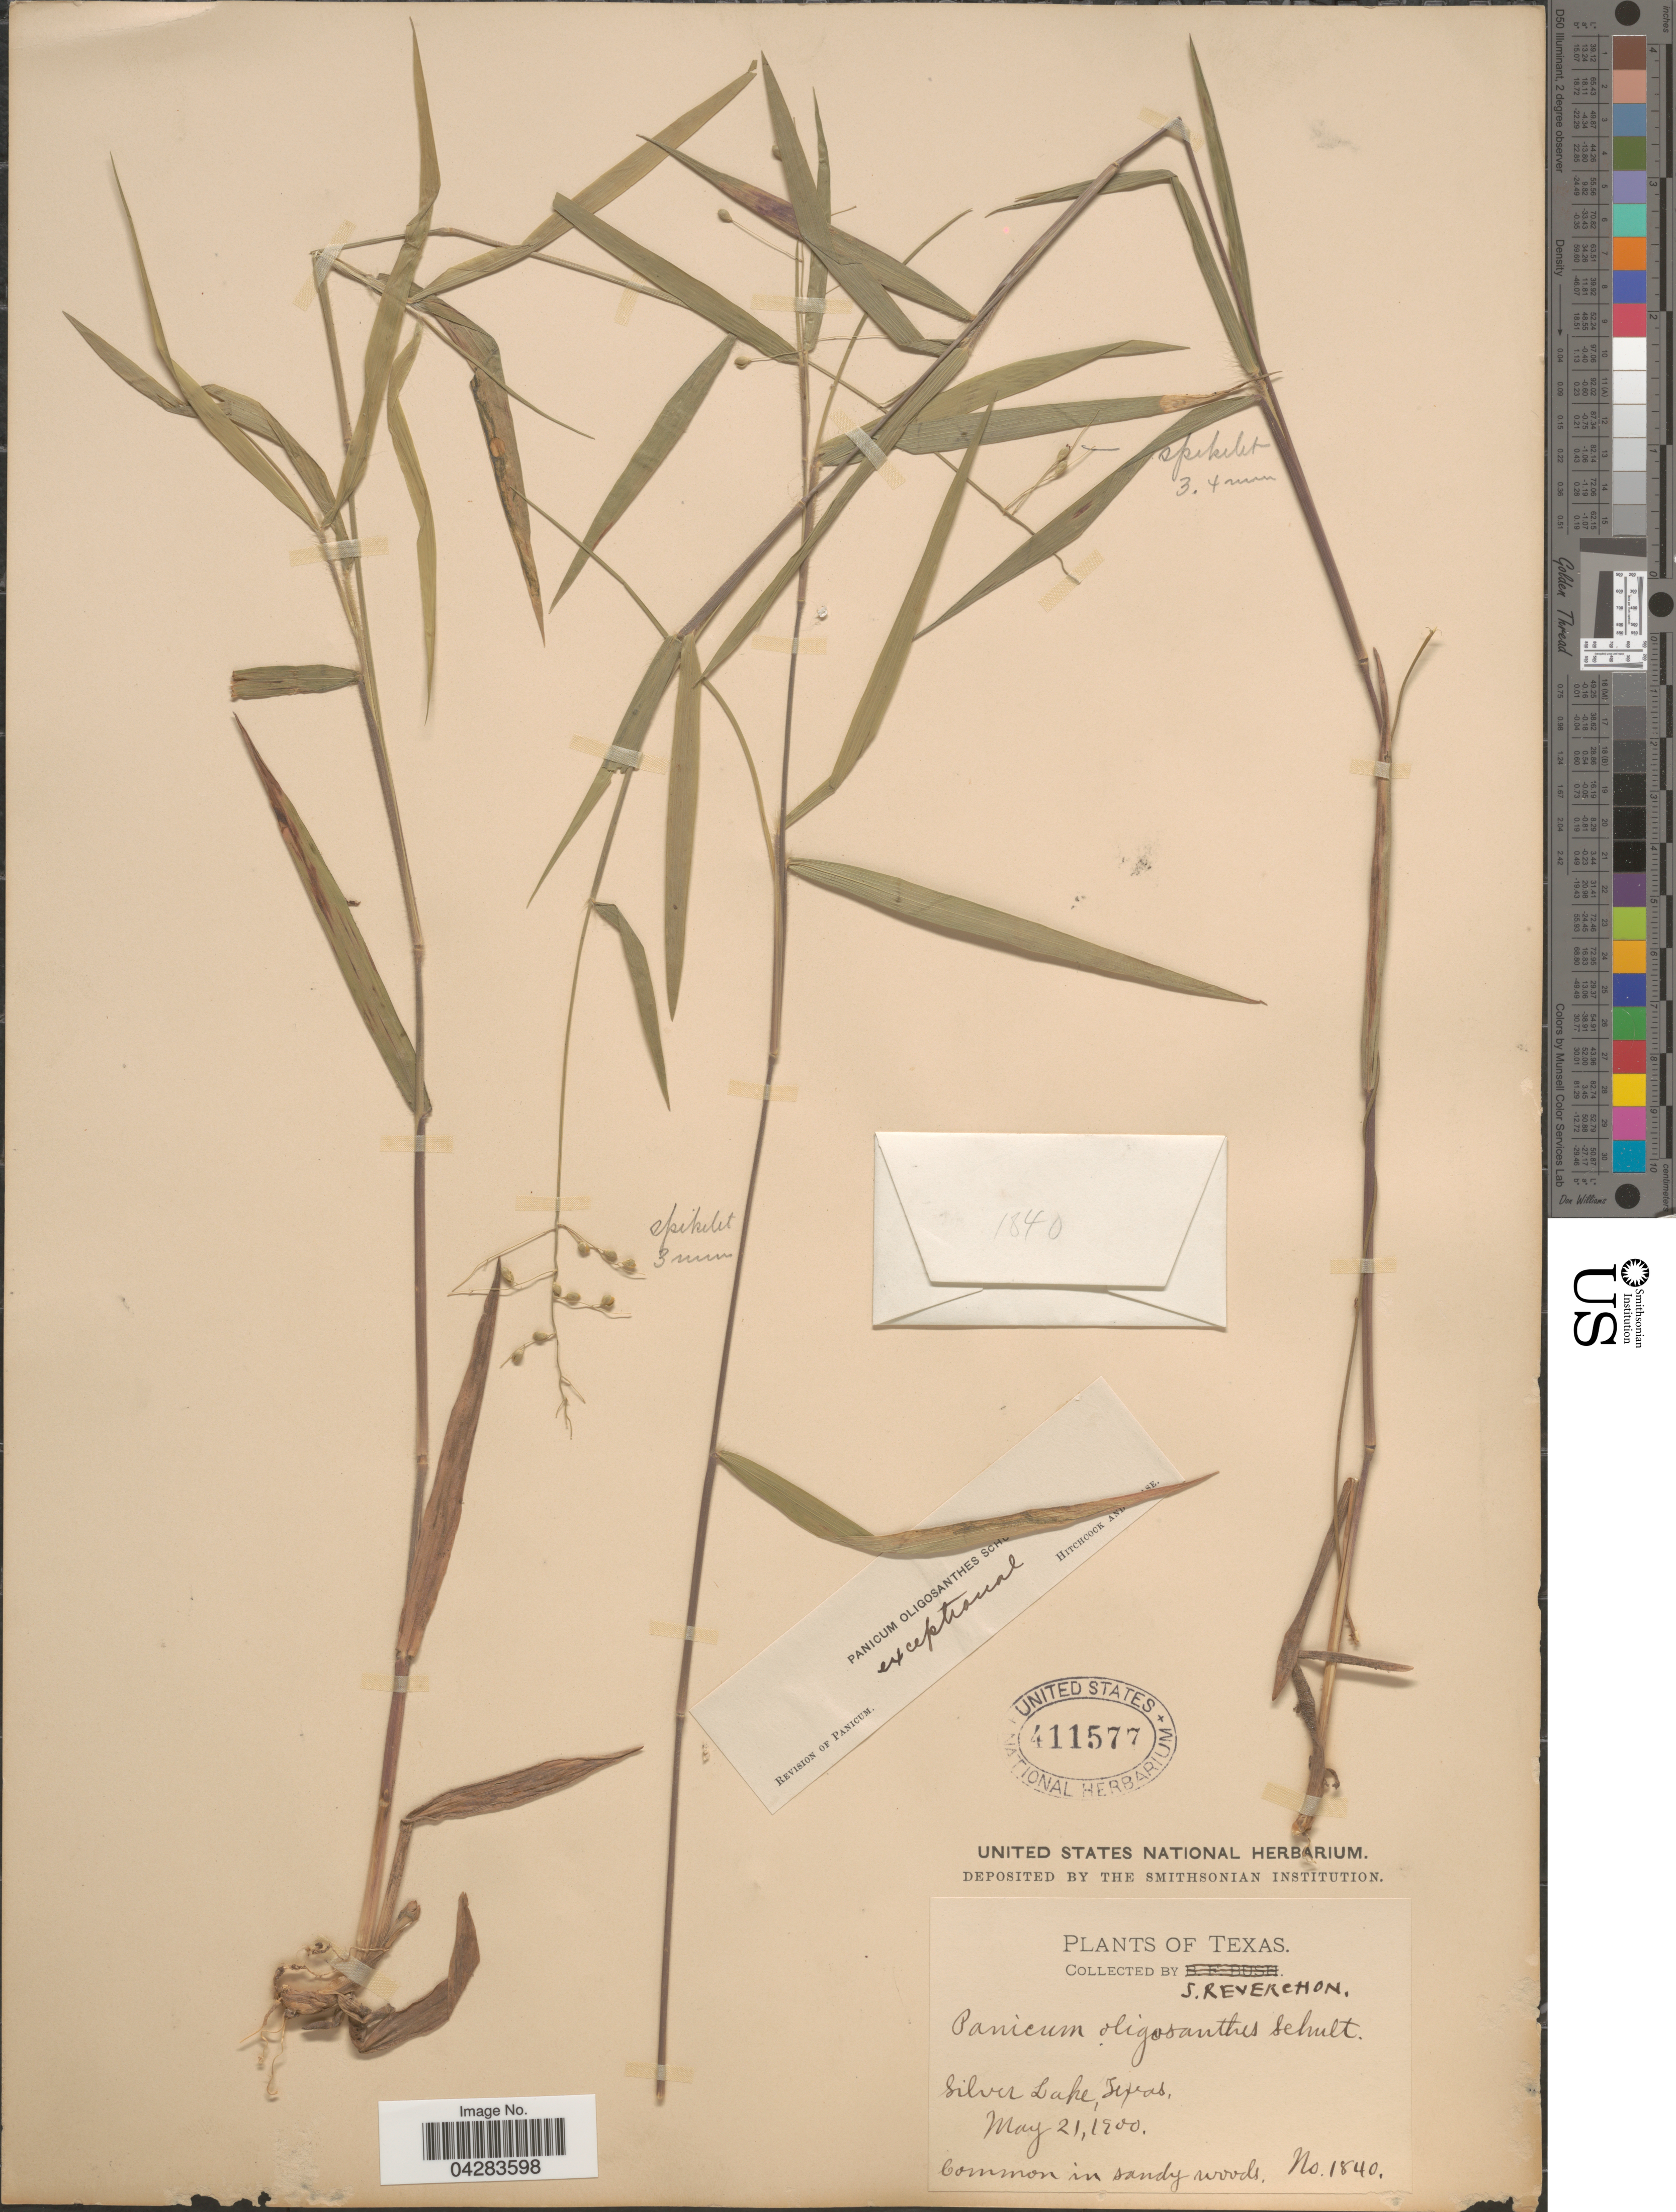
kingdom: Plantae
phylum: Tracheophyta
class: Liliopsida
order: Poales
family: Poaceae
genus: Dichanthelium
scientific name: Dichanthelium oligosanthes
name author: (Schult.) Gould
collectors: J. Reverchon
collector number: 1840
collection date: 1900-05-21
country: United States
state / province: Texas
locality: Silver Lake.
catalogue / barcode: US 411577